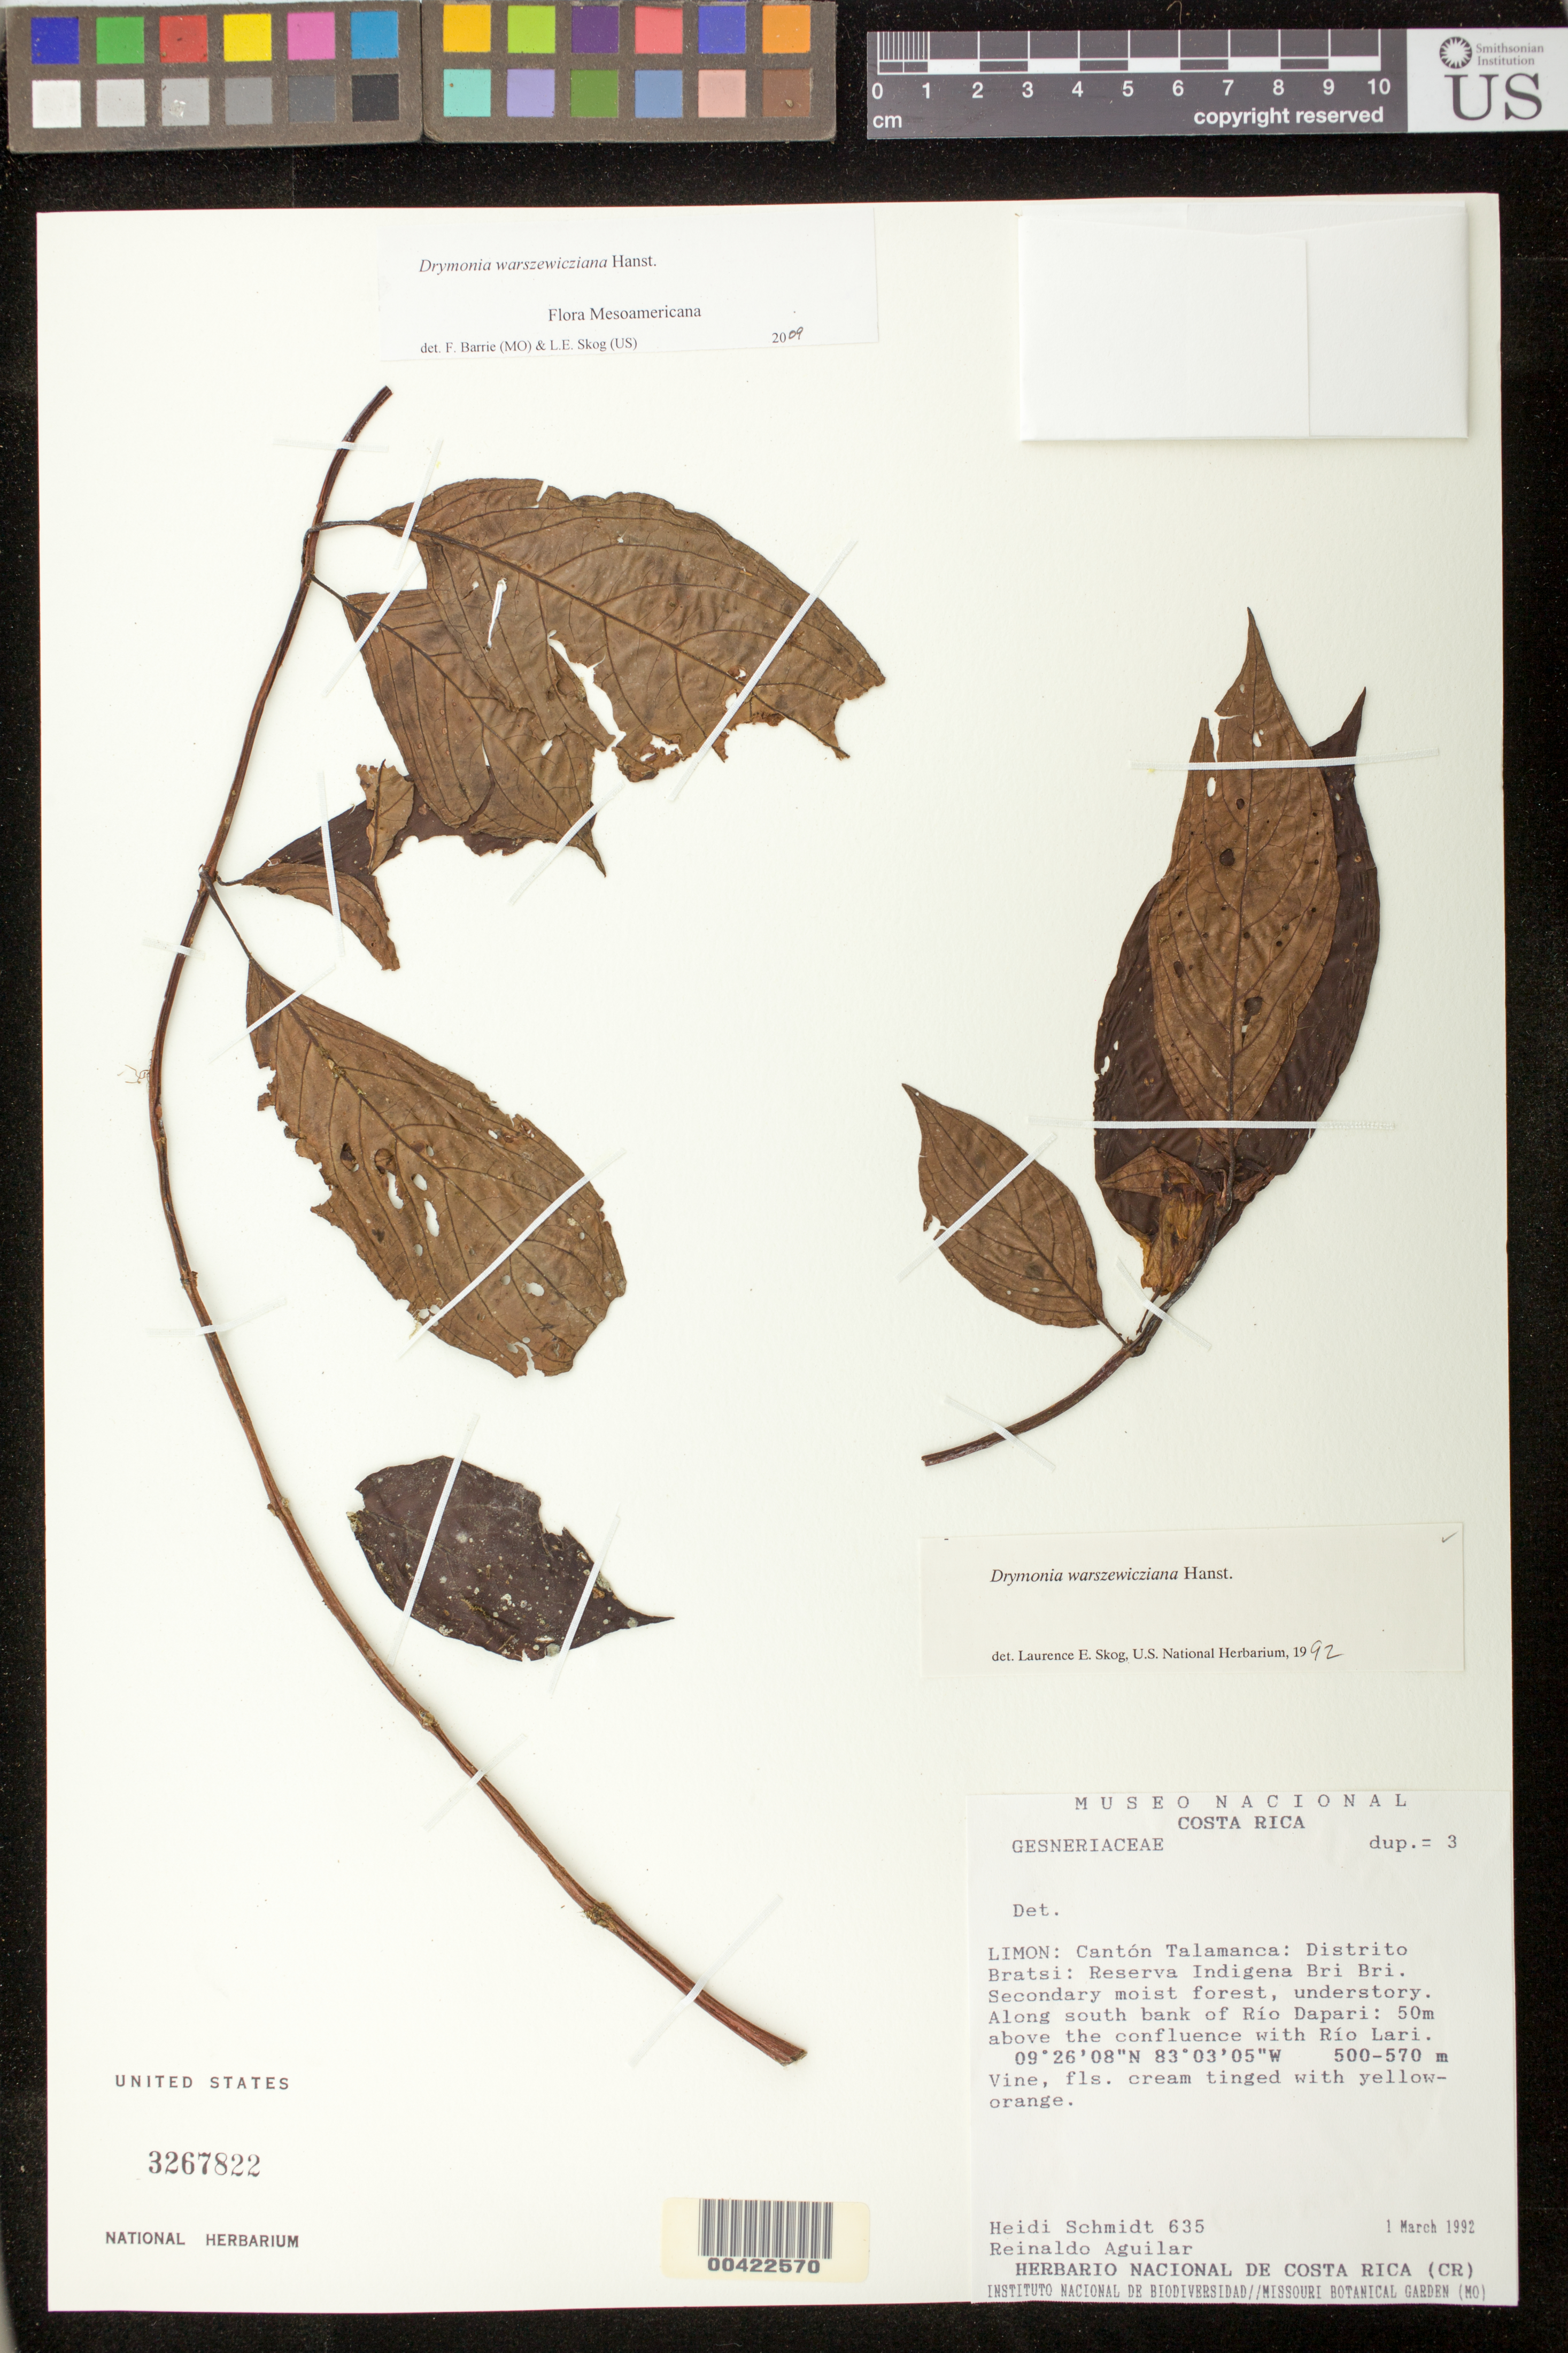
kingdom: Plantae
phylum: Tracheophyta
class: Magnoliopsida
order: Lamiales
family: Gesneriaceae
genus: Drymonia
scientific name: Drymonia warszewicziana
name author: Hanst.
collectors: H. Schmidt & R. Aguilar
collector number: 635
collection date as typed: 01 Mar 1992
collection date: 1992-03-01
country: Costa Rica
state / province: Limón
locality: Cantón Talamanca, Dist. Bratsi, Along south bank of Rio Dapari: 50m above the confluence with Rio Lari.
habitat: Secondary moist forest, understory.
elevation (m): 500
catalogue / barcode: US 3267822